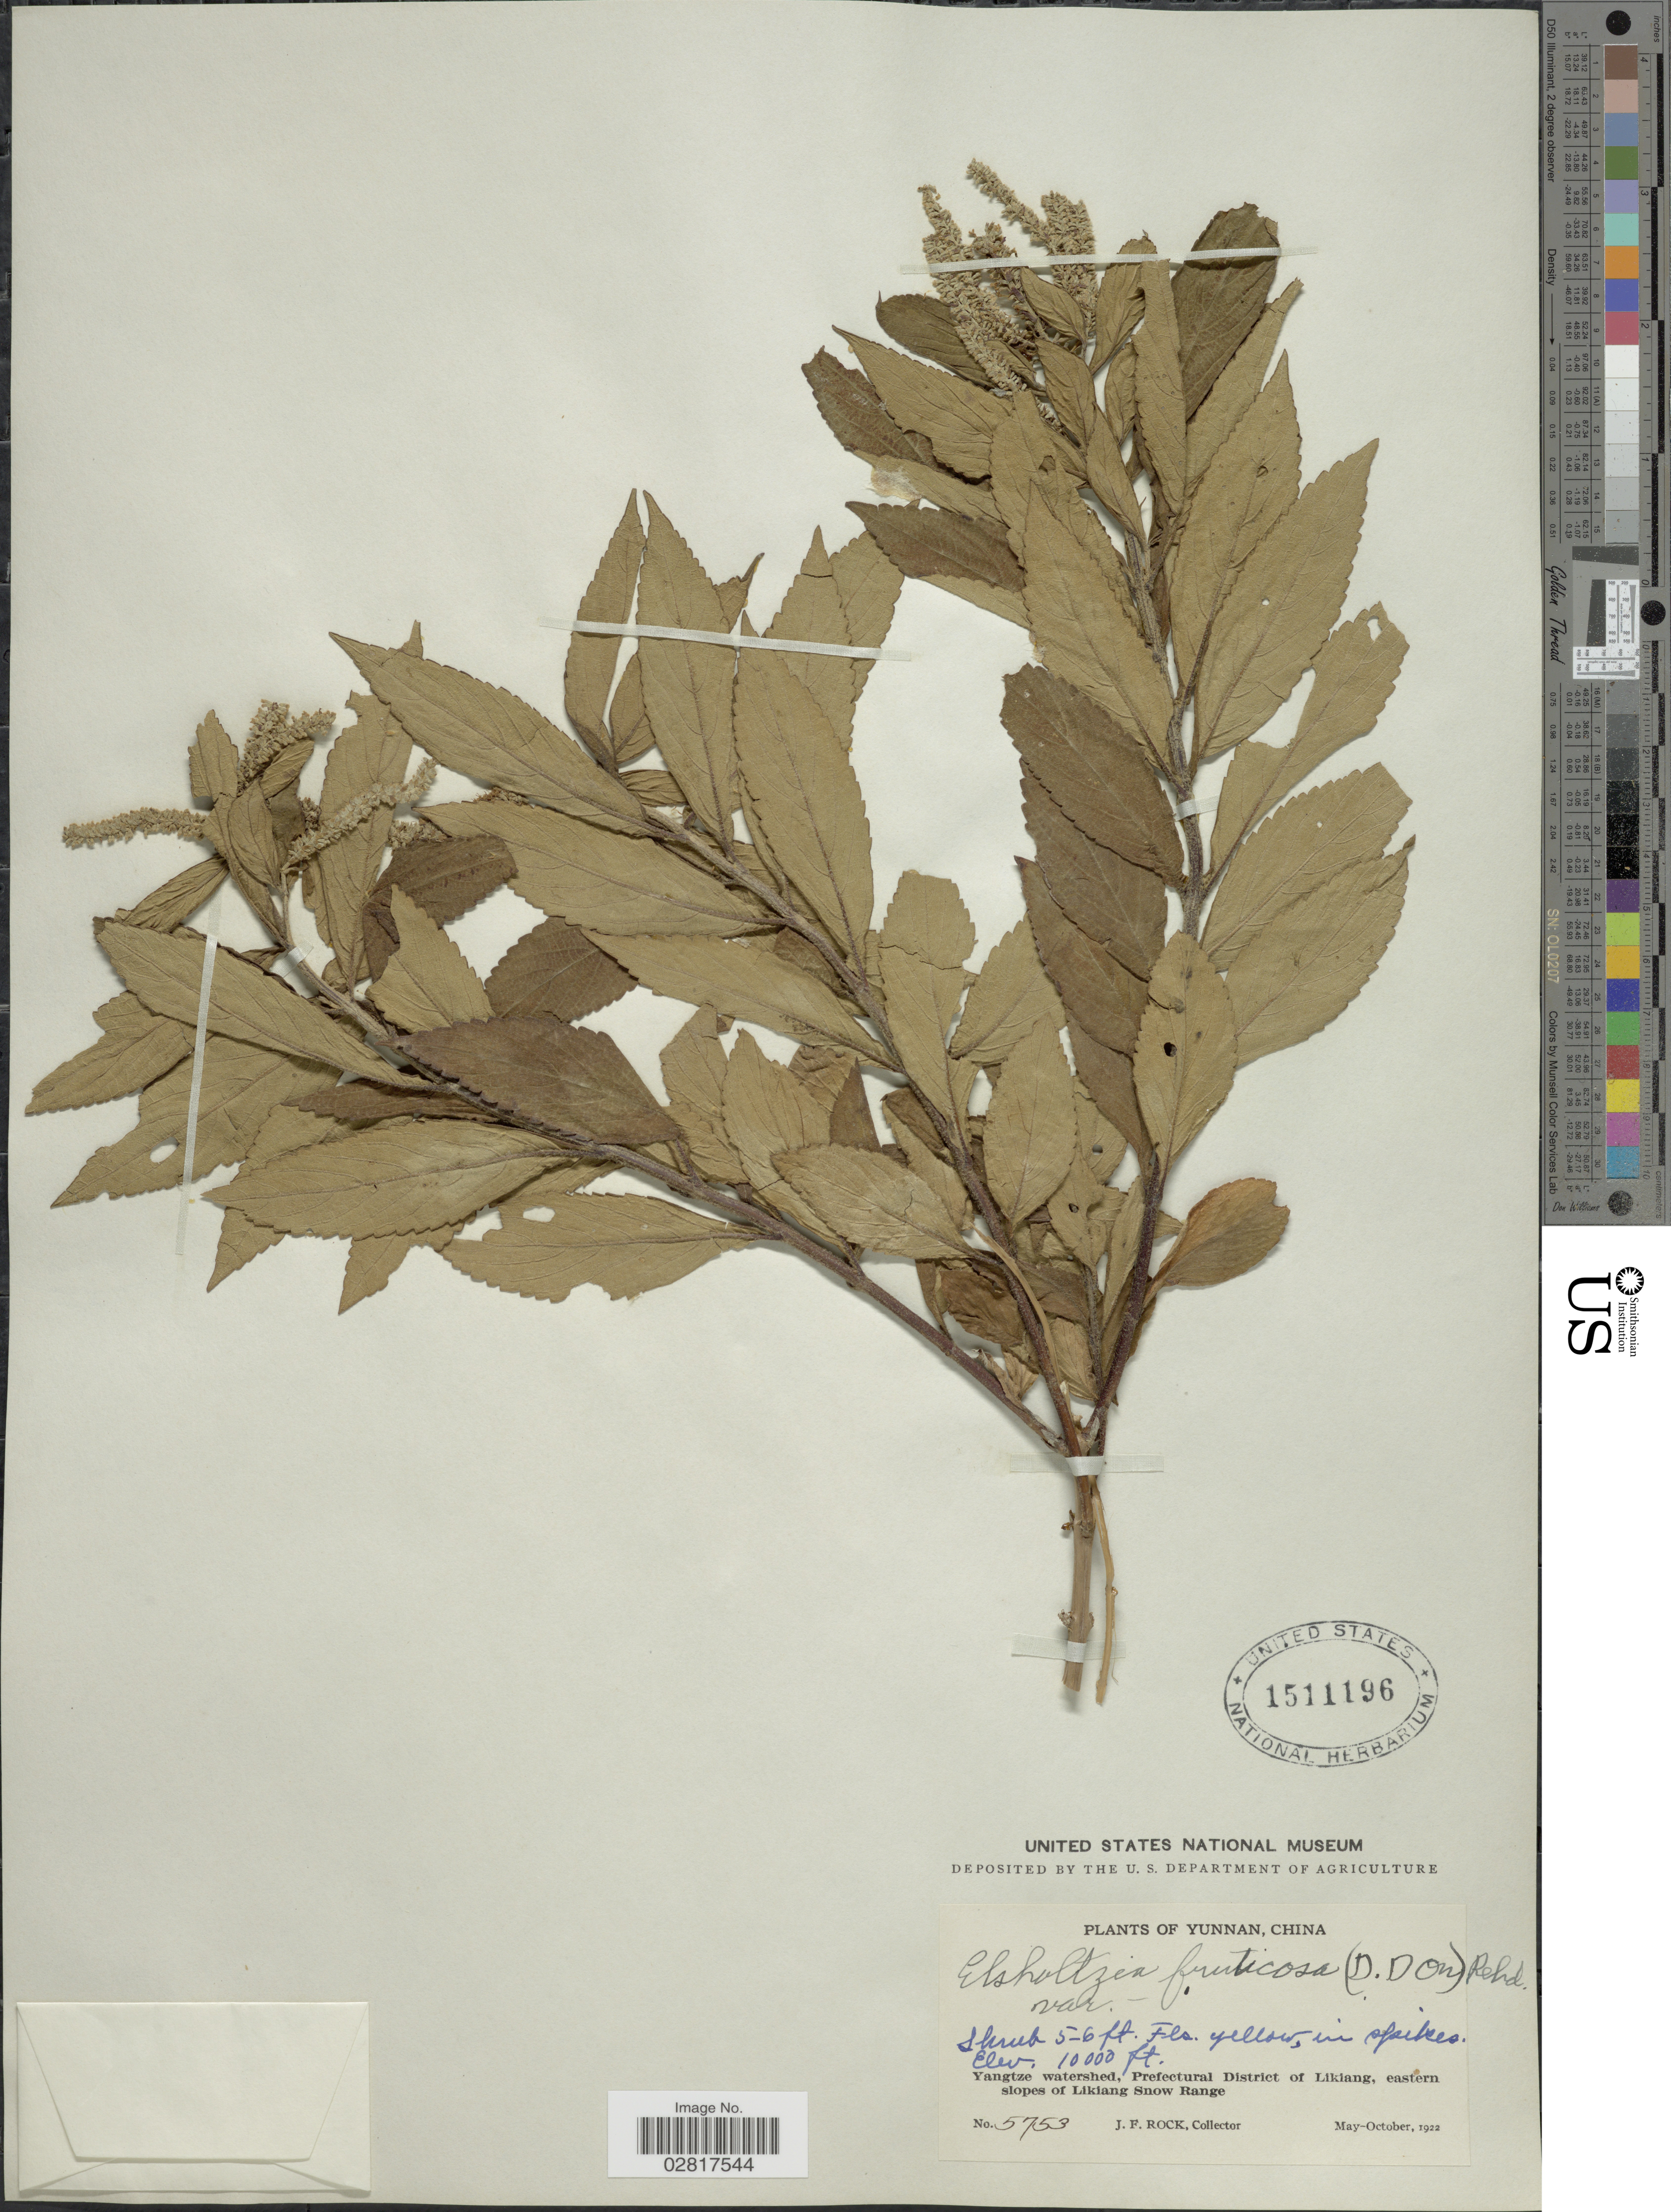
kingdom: Plantae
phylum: Tracheophyta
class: Magnoliopsida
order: Lamiales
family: Lamiaceae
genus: Elsholtzia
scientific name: Elsholtzia fruticosa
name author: (D. Don) Rehder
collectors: J. Rock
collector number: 5753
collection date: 1922-05/1922-10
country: China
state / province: Yunnan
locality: Yangtze watershed, Prefectural District of Likiang, eastern slopes of Likiang Snow Range.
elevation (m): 3048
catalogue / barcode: US 1511196